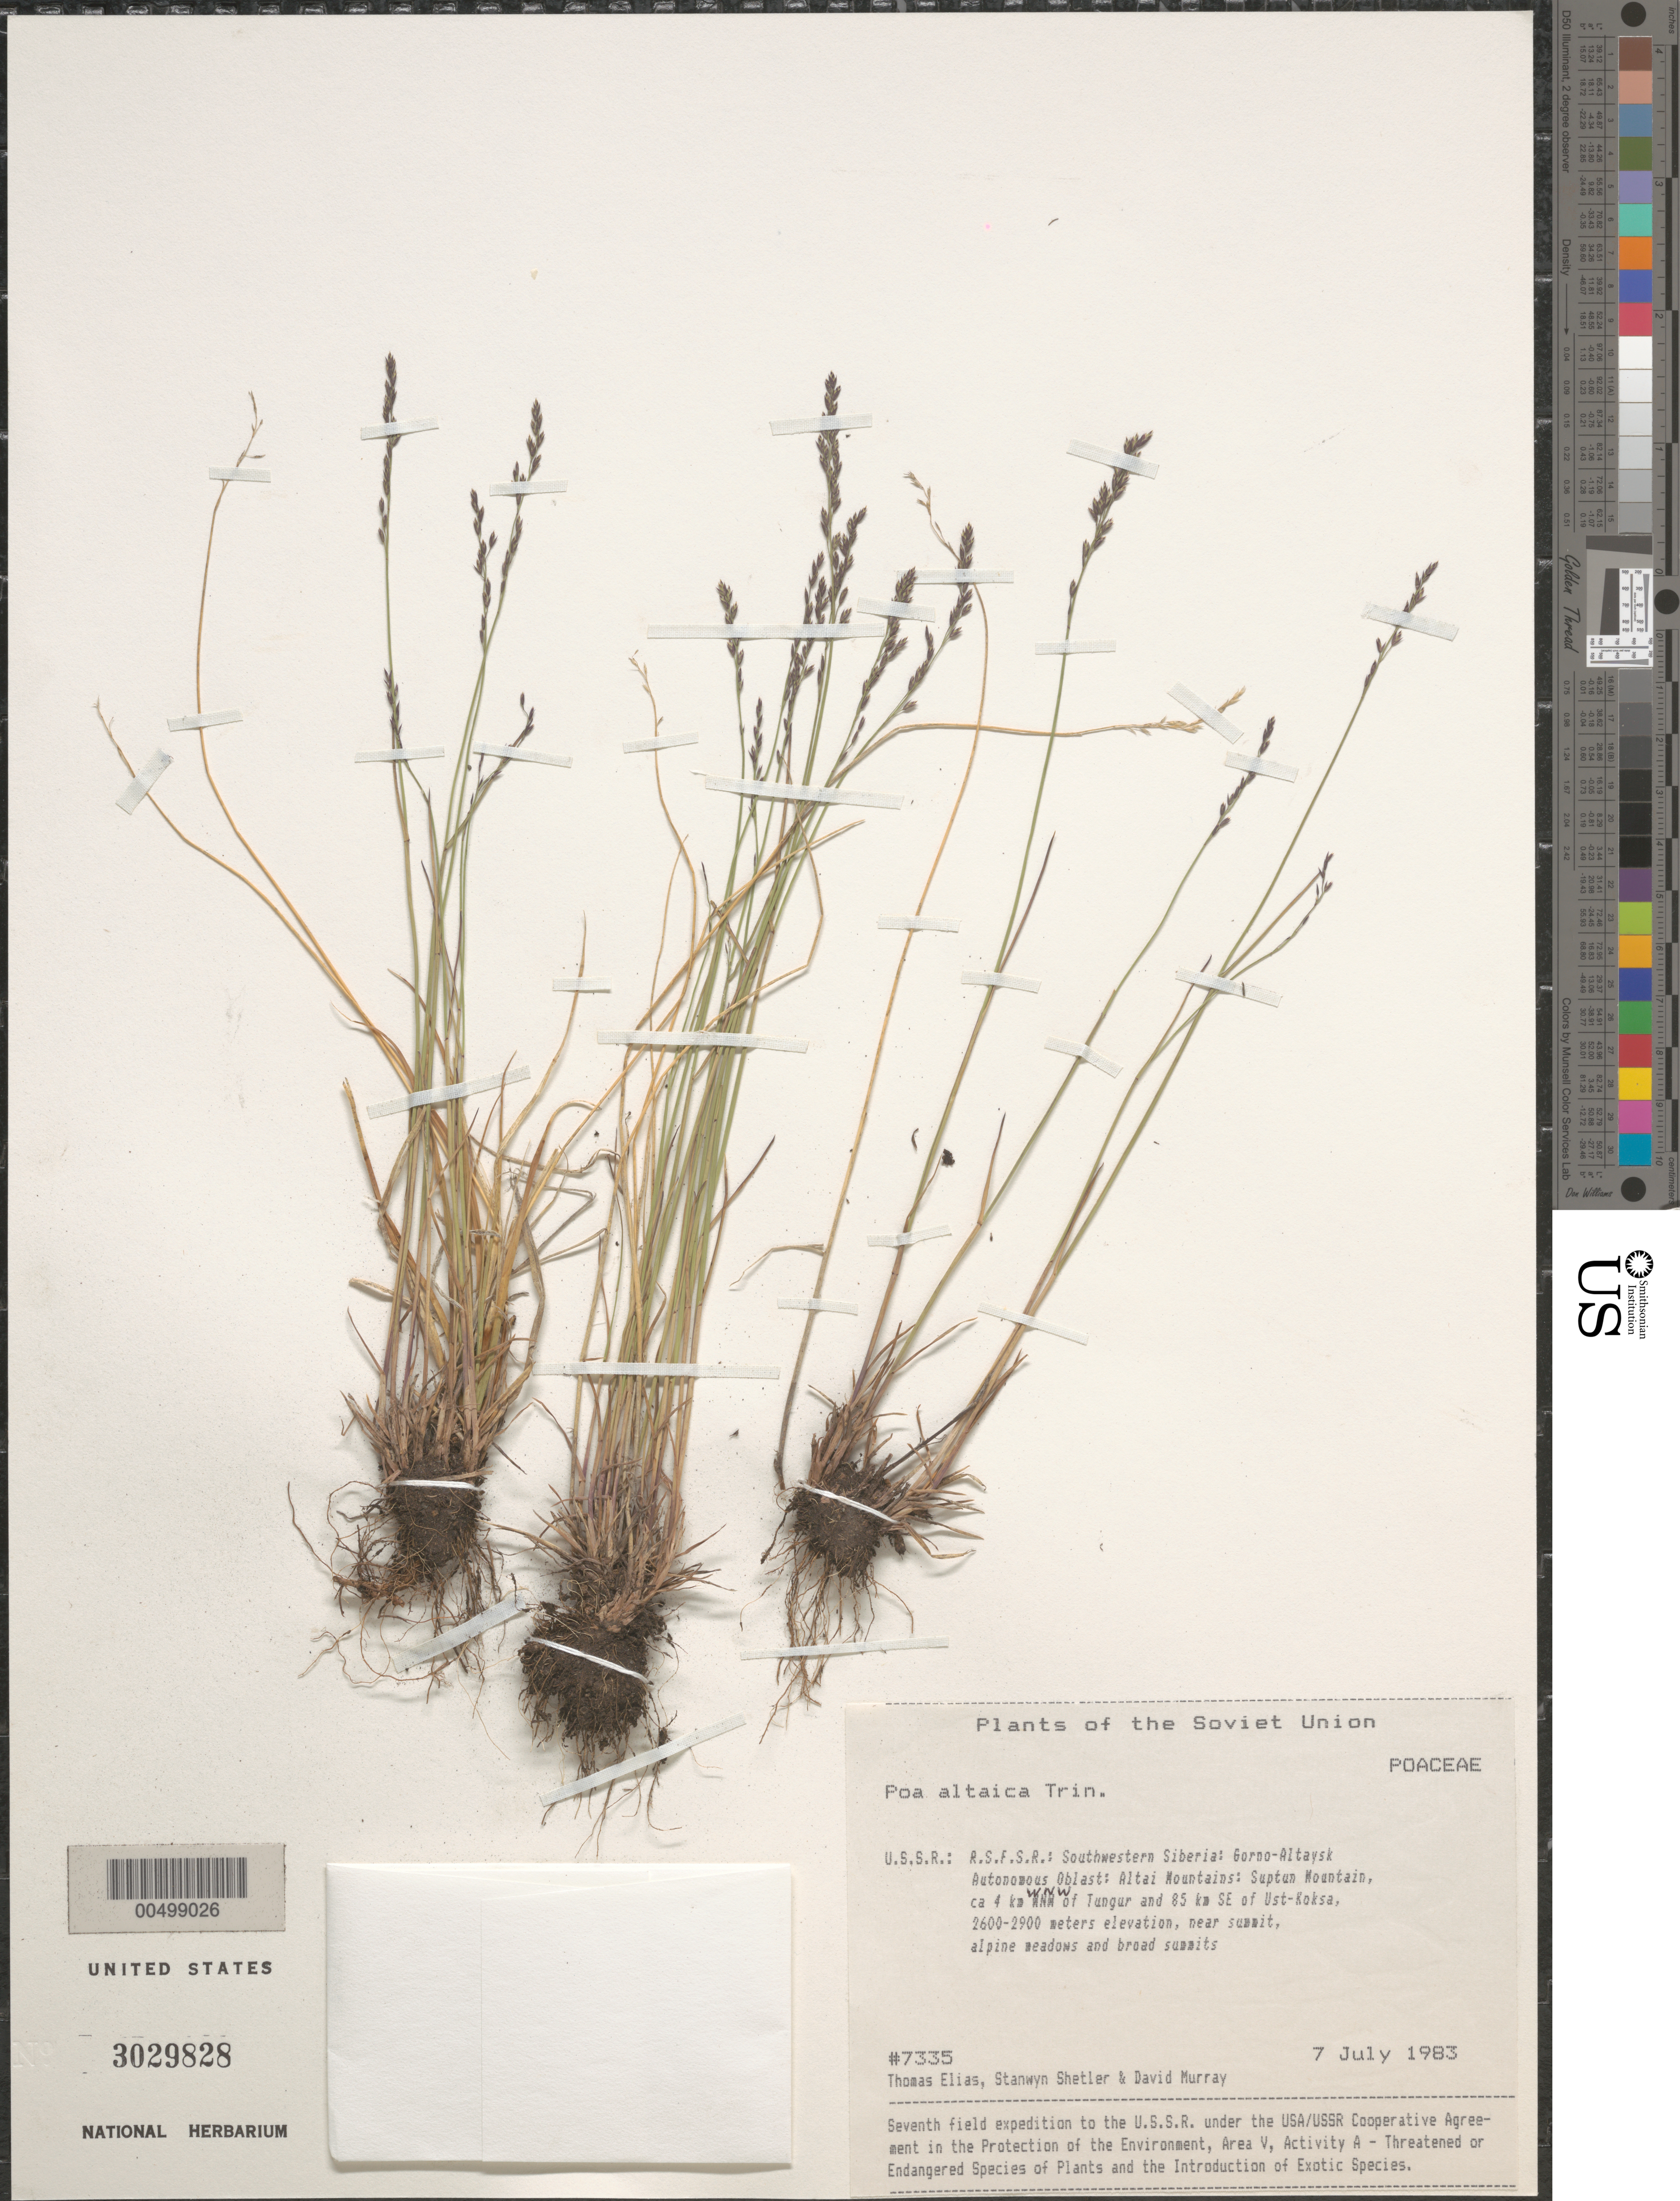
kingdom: Plantae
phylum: Tracheophyta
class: Liliopsida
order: Poales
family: Poaceae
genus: Poa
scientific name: Poa altaica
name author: Trin.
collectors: T. Elias, S. Shetler & D. F. Murray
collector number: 7335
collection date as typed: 07 Jul 1983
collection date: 1983-07-07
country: Russian Federation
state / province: Altai Republic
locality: Altai Mountains, Suptun Mountain, ca. 4 km WNW of Tungur and 85 km SE of Ust-Koksa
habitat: near summit; alpine meadows and broad summits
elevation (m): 2600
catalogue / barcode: US 3029828